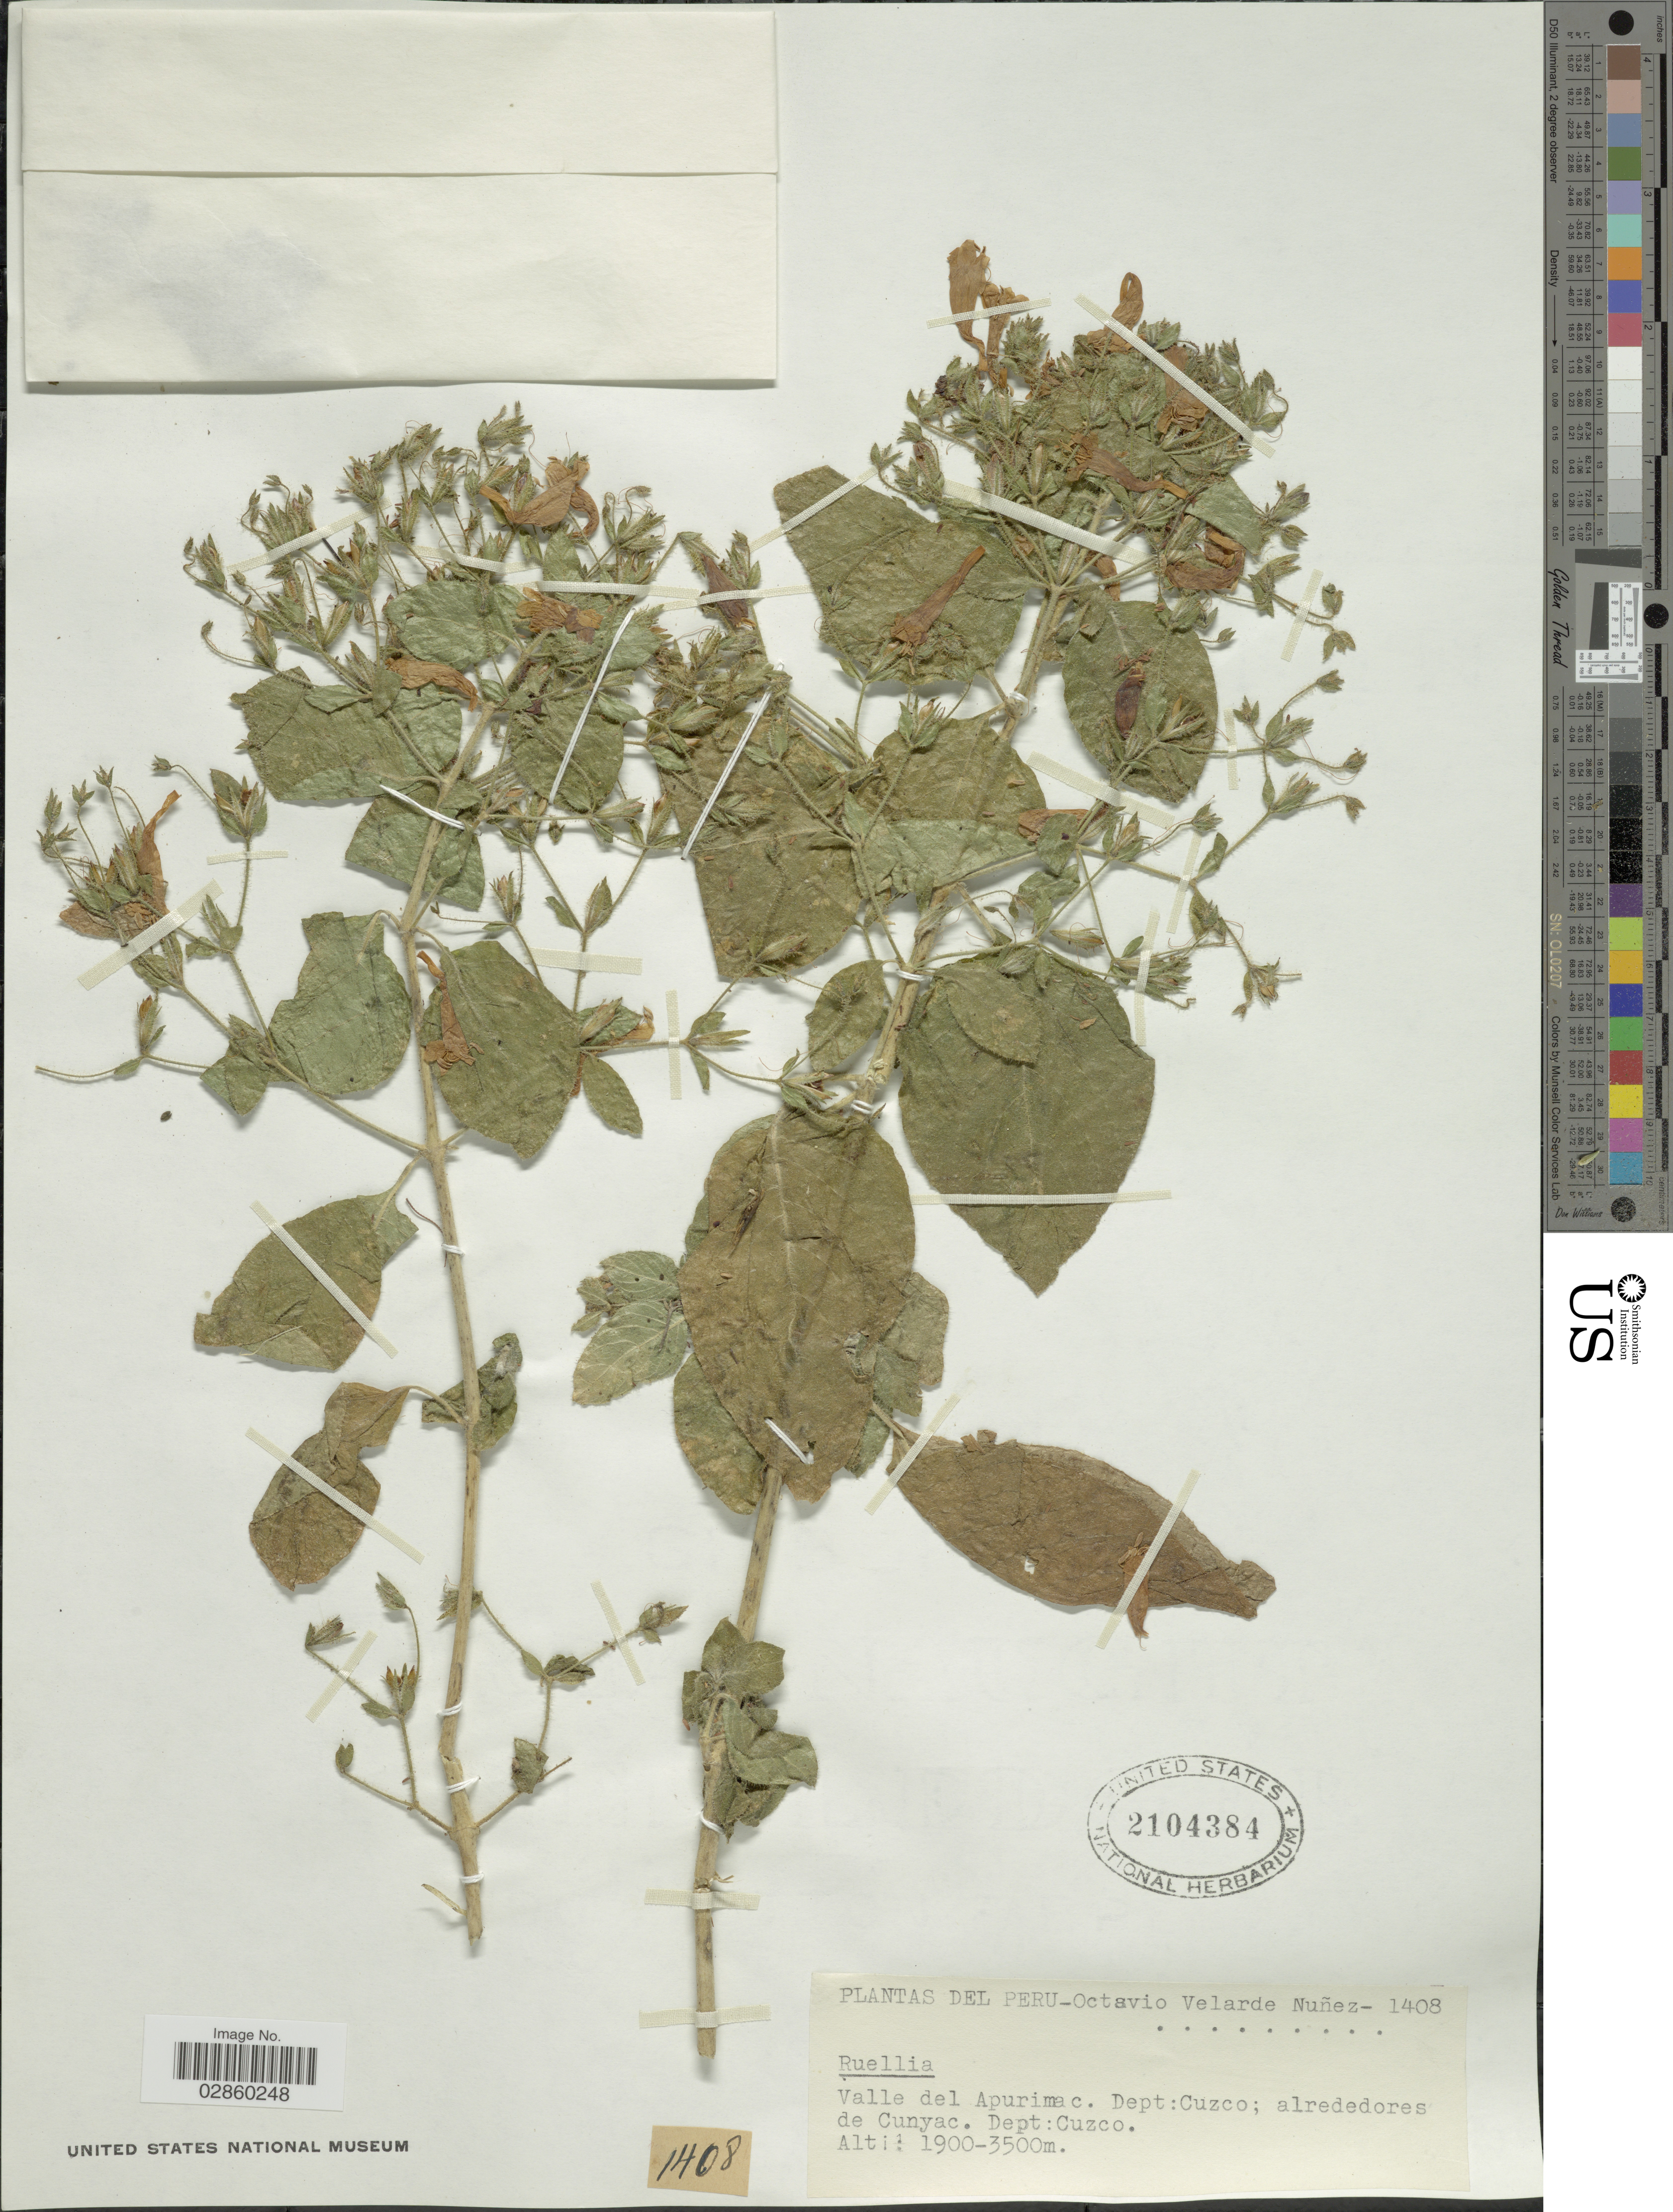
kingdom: Plantae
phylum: Tracheophyta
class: Magnoliopsida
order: Lamiales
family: Acanthaceae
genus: Ruellia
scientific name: Ruellia floribunda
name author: Hook.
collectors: O. Nuñez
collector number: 1408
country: Peru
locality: Valle del Apurimac, Dept. Cuzco, alrededores de Cunyac, Dept. Cuzco.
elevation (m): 1900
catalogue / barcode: US 2104384